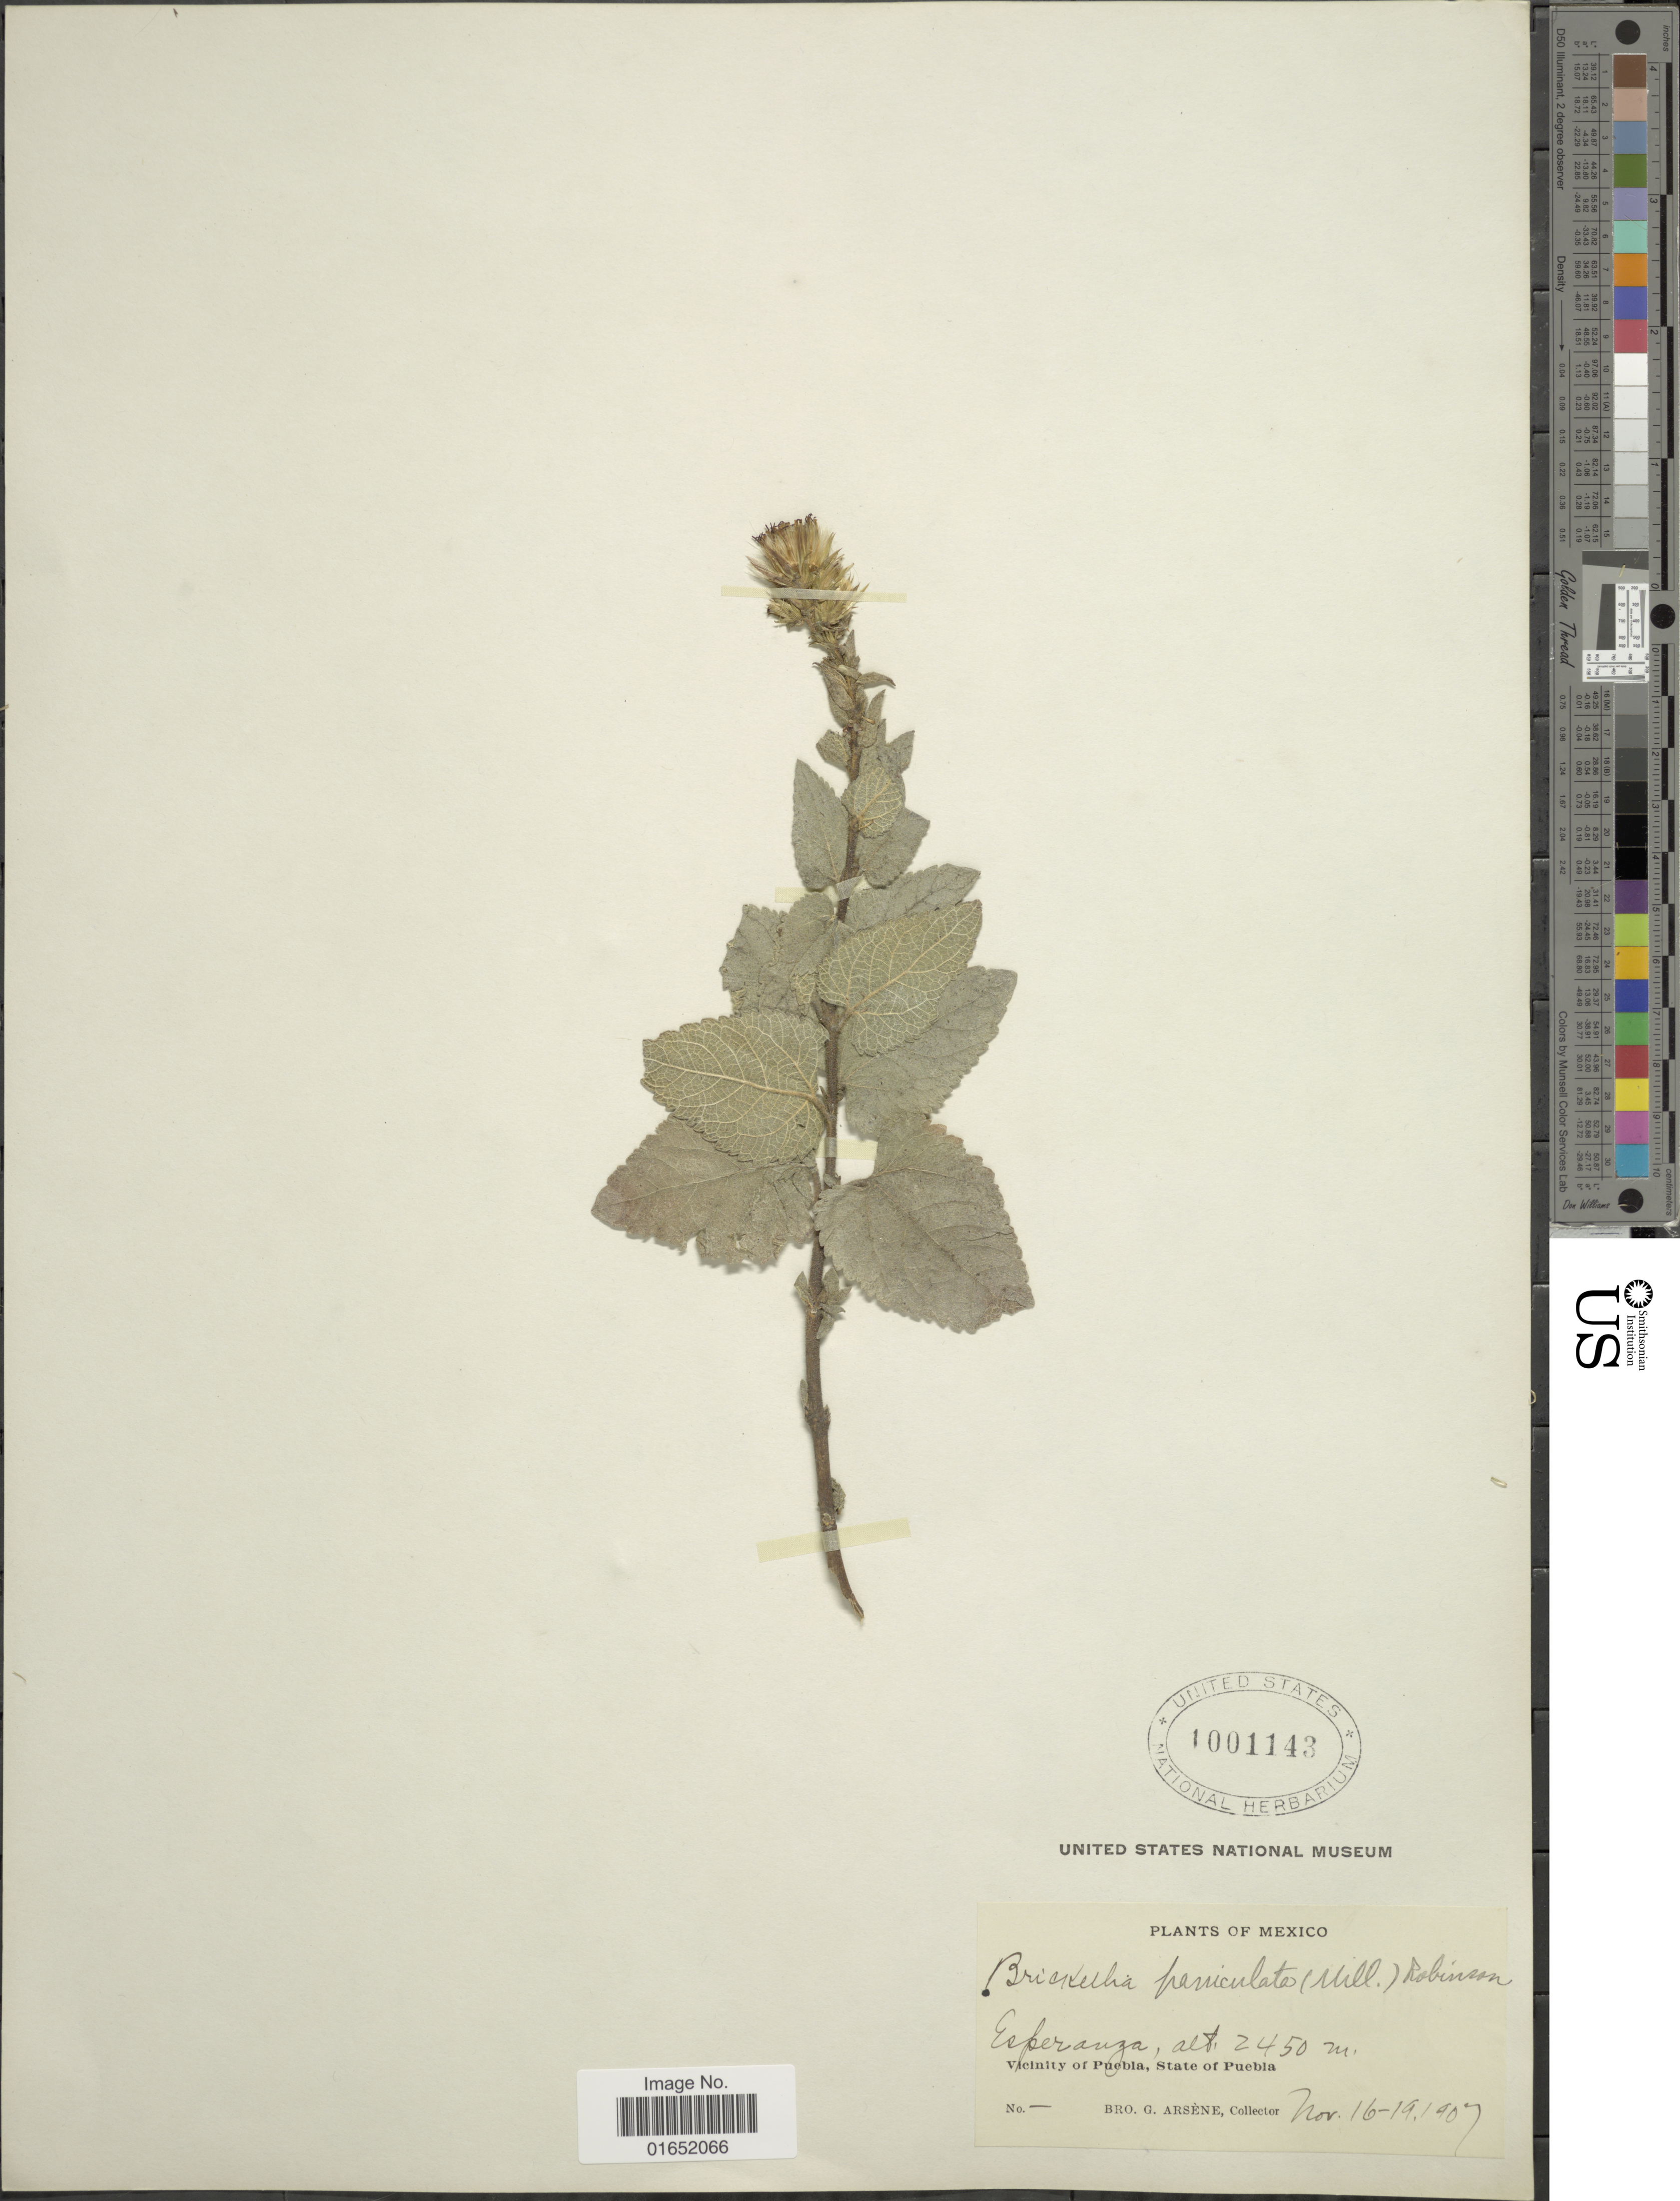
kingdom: Plantae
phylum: Tracheophyta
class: Magnoliopsida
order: Asterales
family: Asteraceae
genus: Brickellia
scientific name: Brickellia paniculata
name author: (Mill.) B.L. Rob.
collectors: Bro. G. Arsène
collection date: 1907-11-16/1907-11-19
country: Mexico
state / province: Puebla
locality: Esperanga, Vicinity of Puebla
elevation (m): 2450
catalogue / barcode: US 1001143